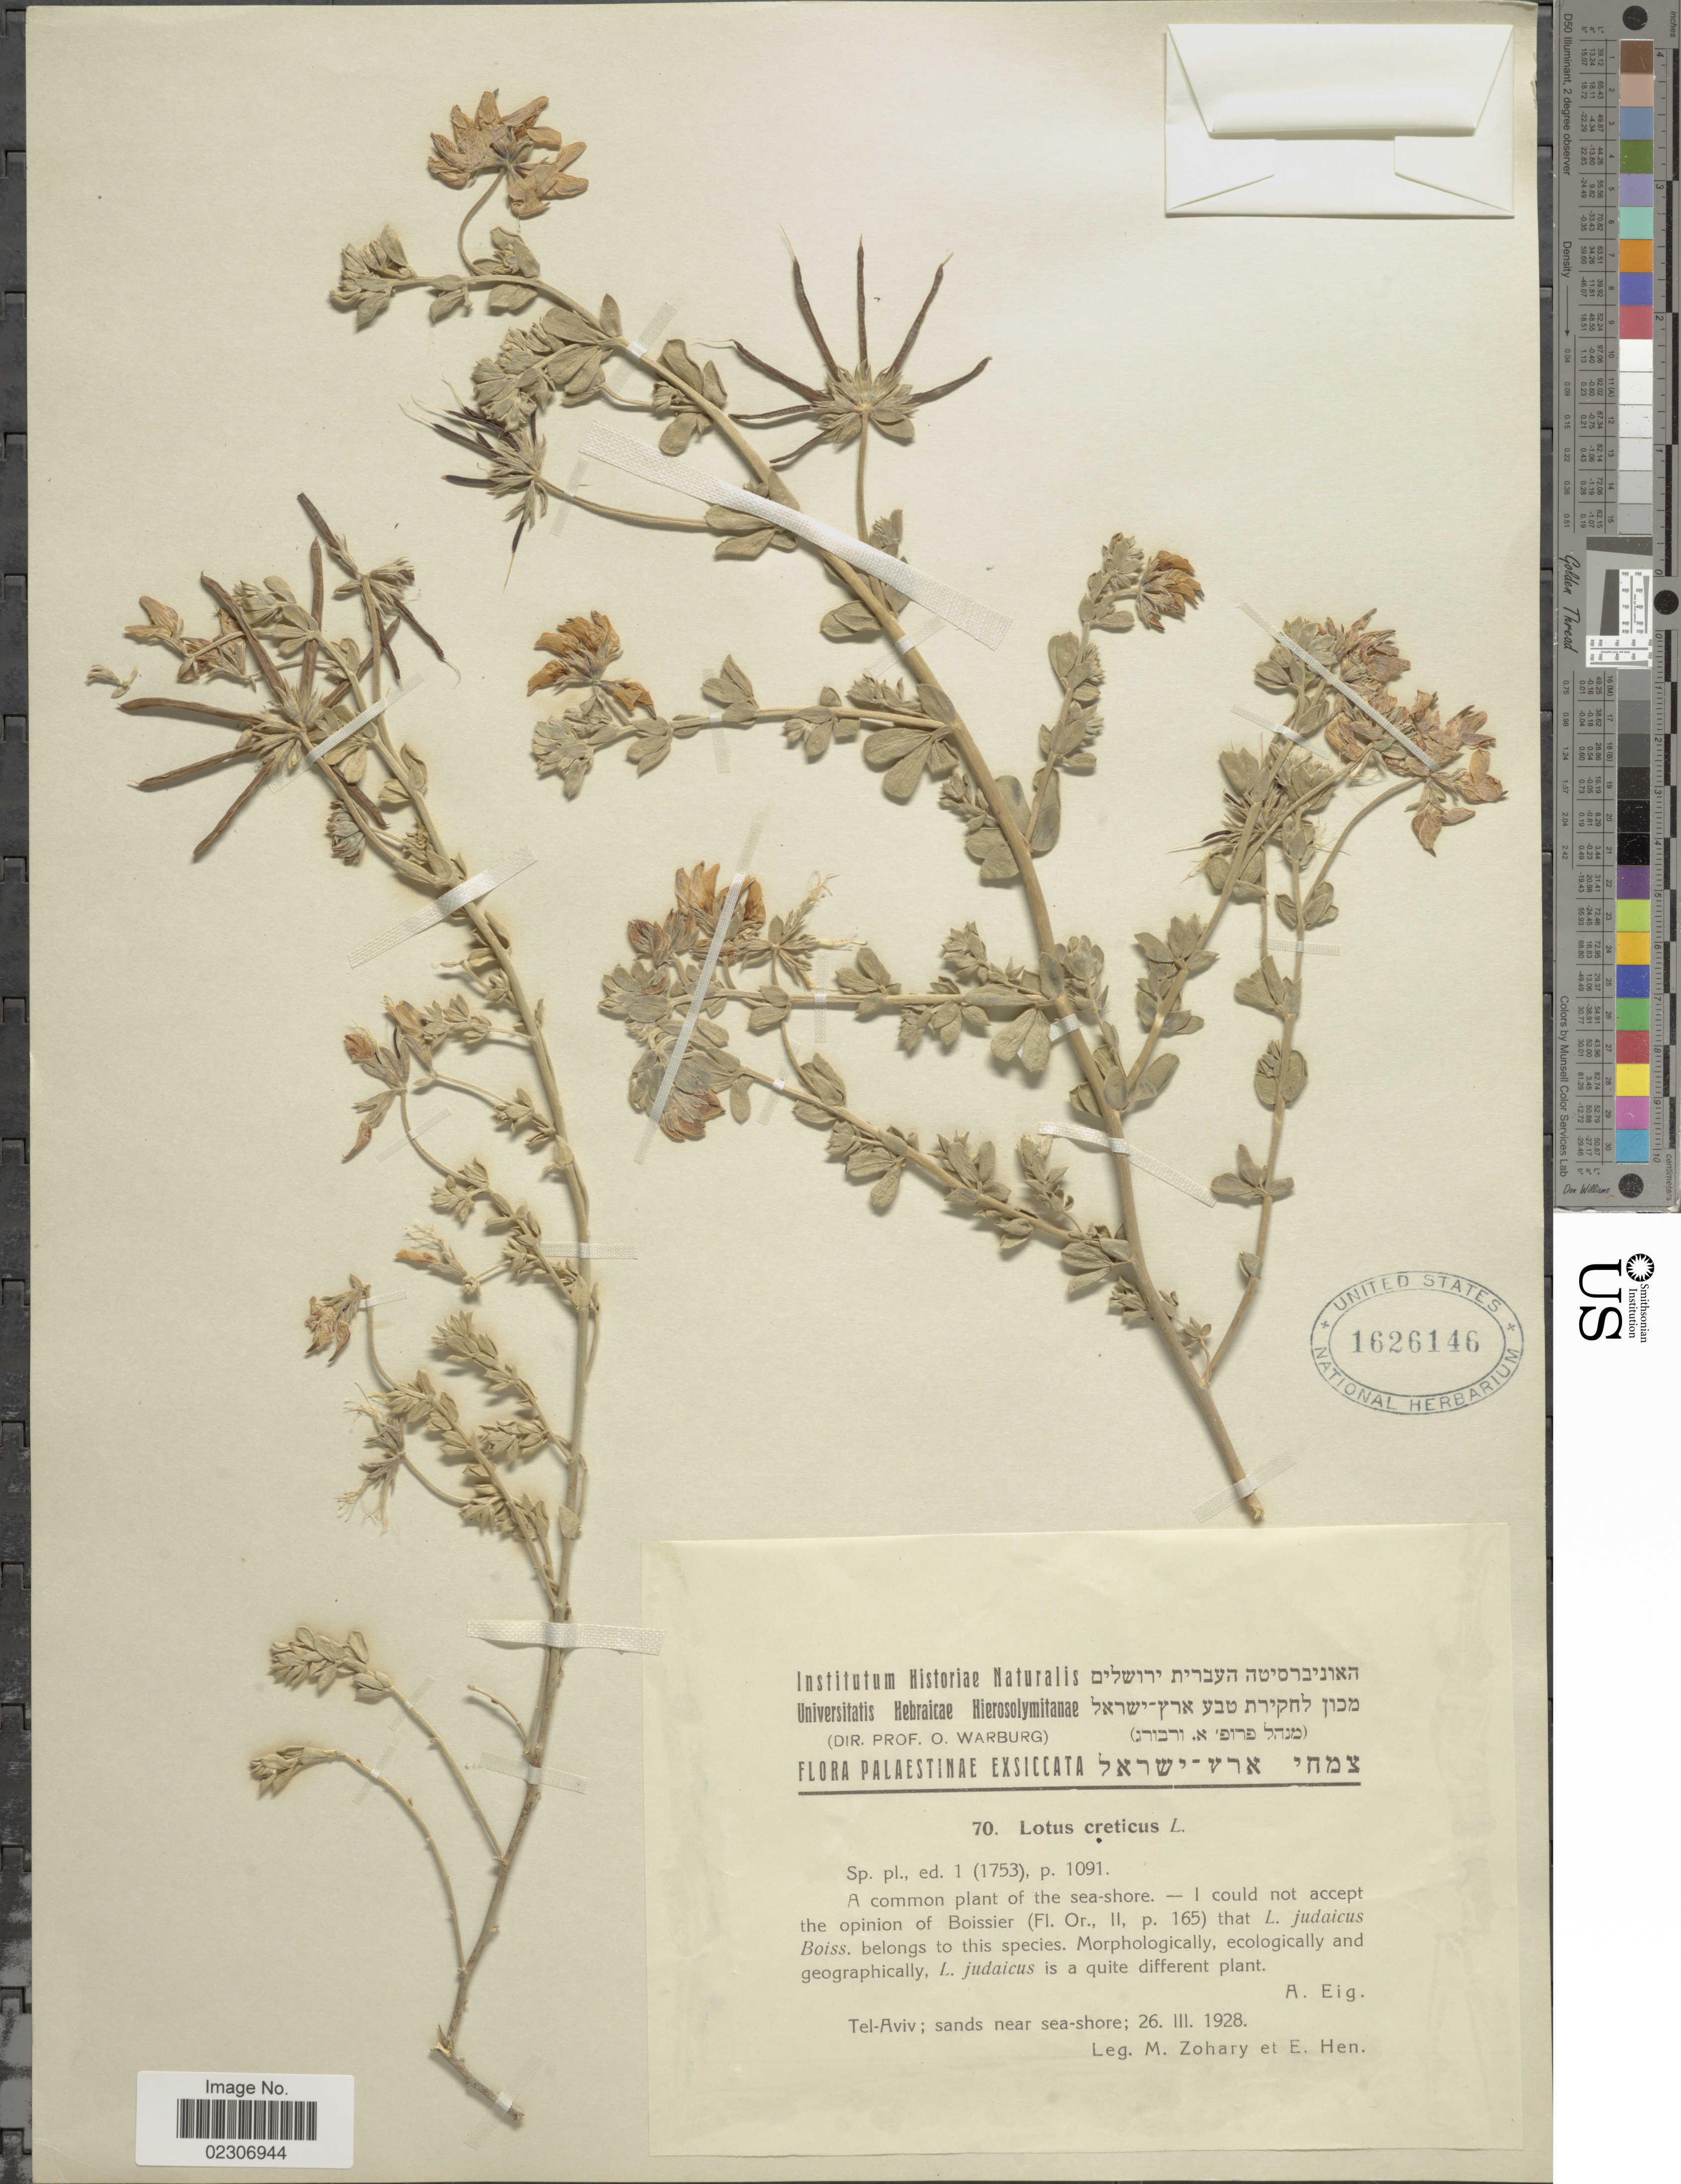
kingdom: Plantae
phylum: Tracheophyta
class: Magnoliopsida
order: Fabales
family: Fabaceae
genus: Lotus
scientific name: Lotus creticus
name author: L.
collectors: M. Zohary & E. Hen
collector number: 70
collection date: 1928-03-26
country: Israel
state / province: Tel Aviv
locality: Palaestinae, sands near sea-shore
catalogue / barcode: US 1626146